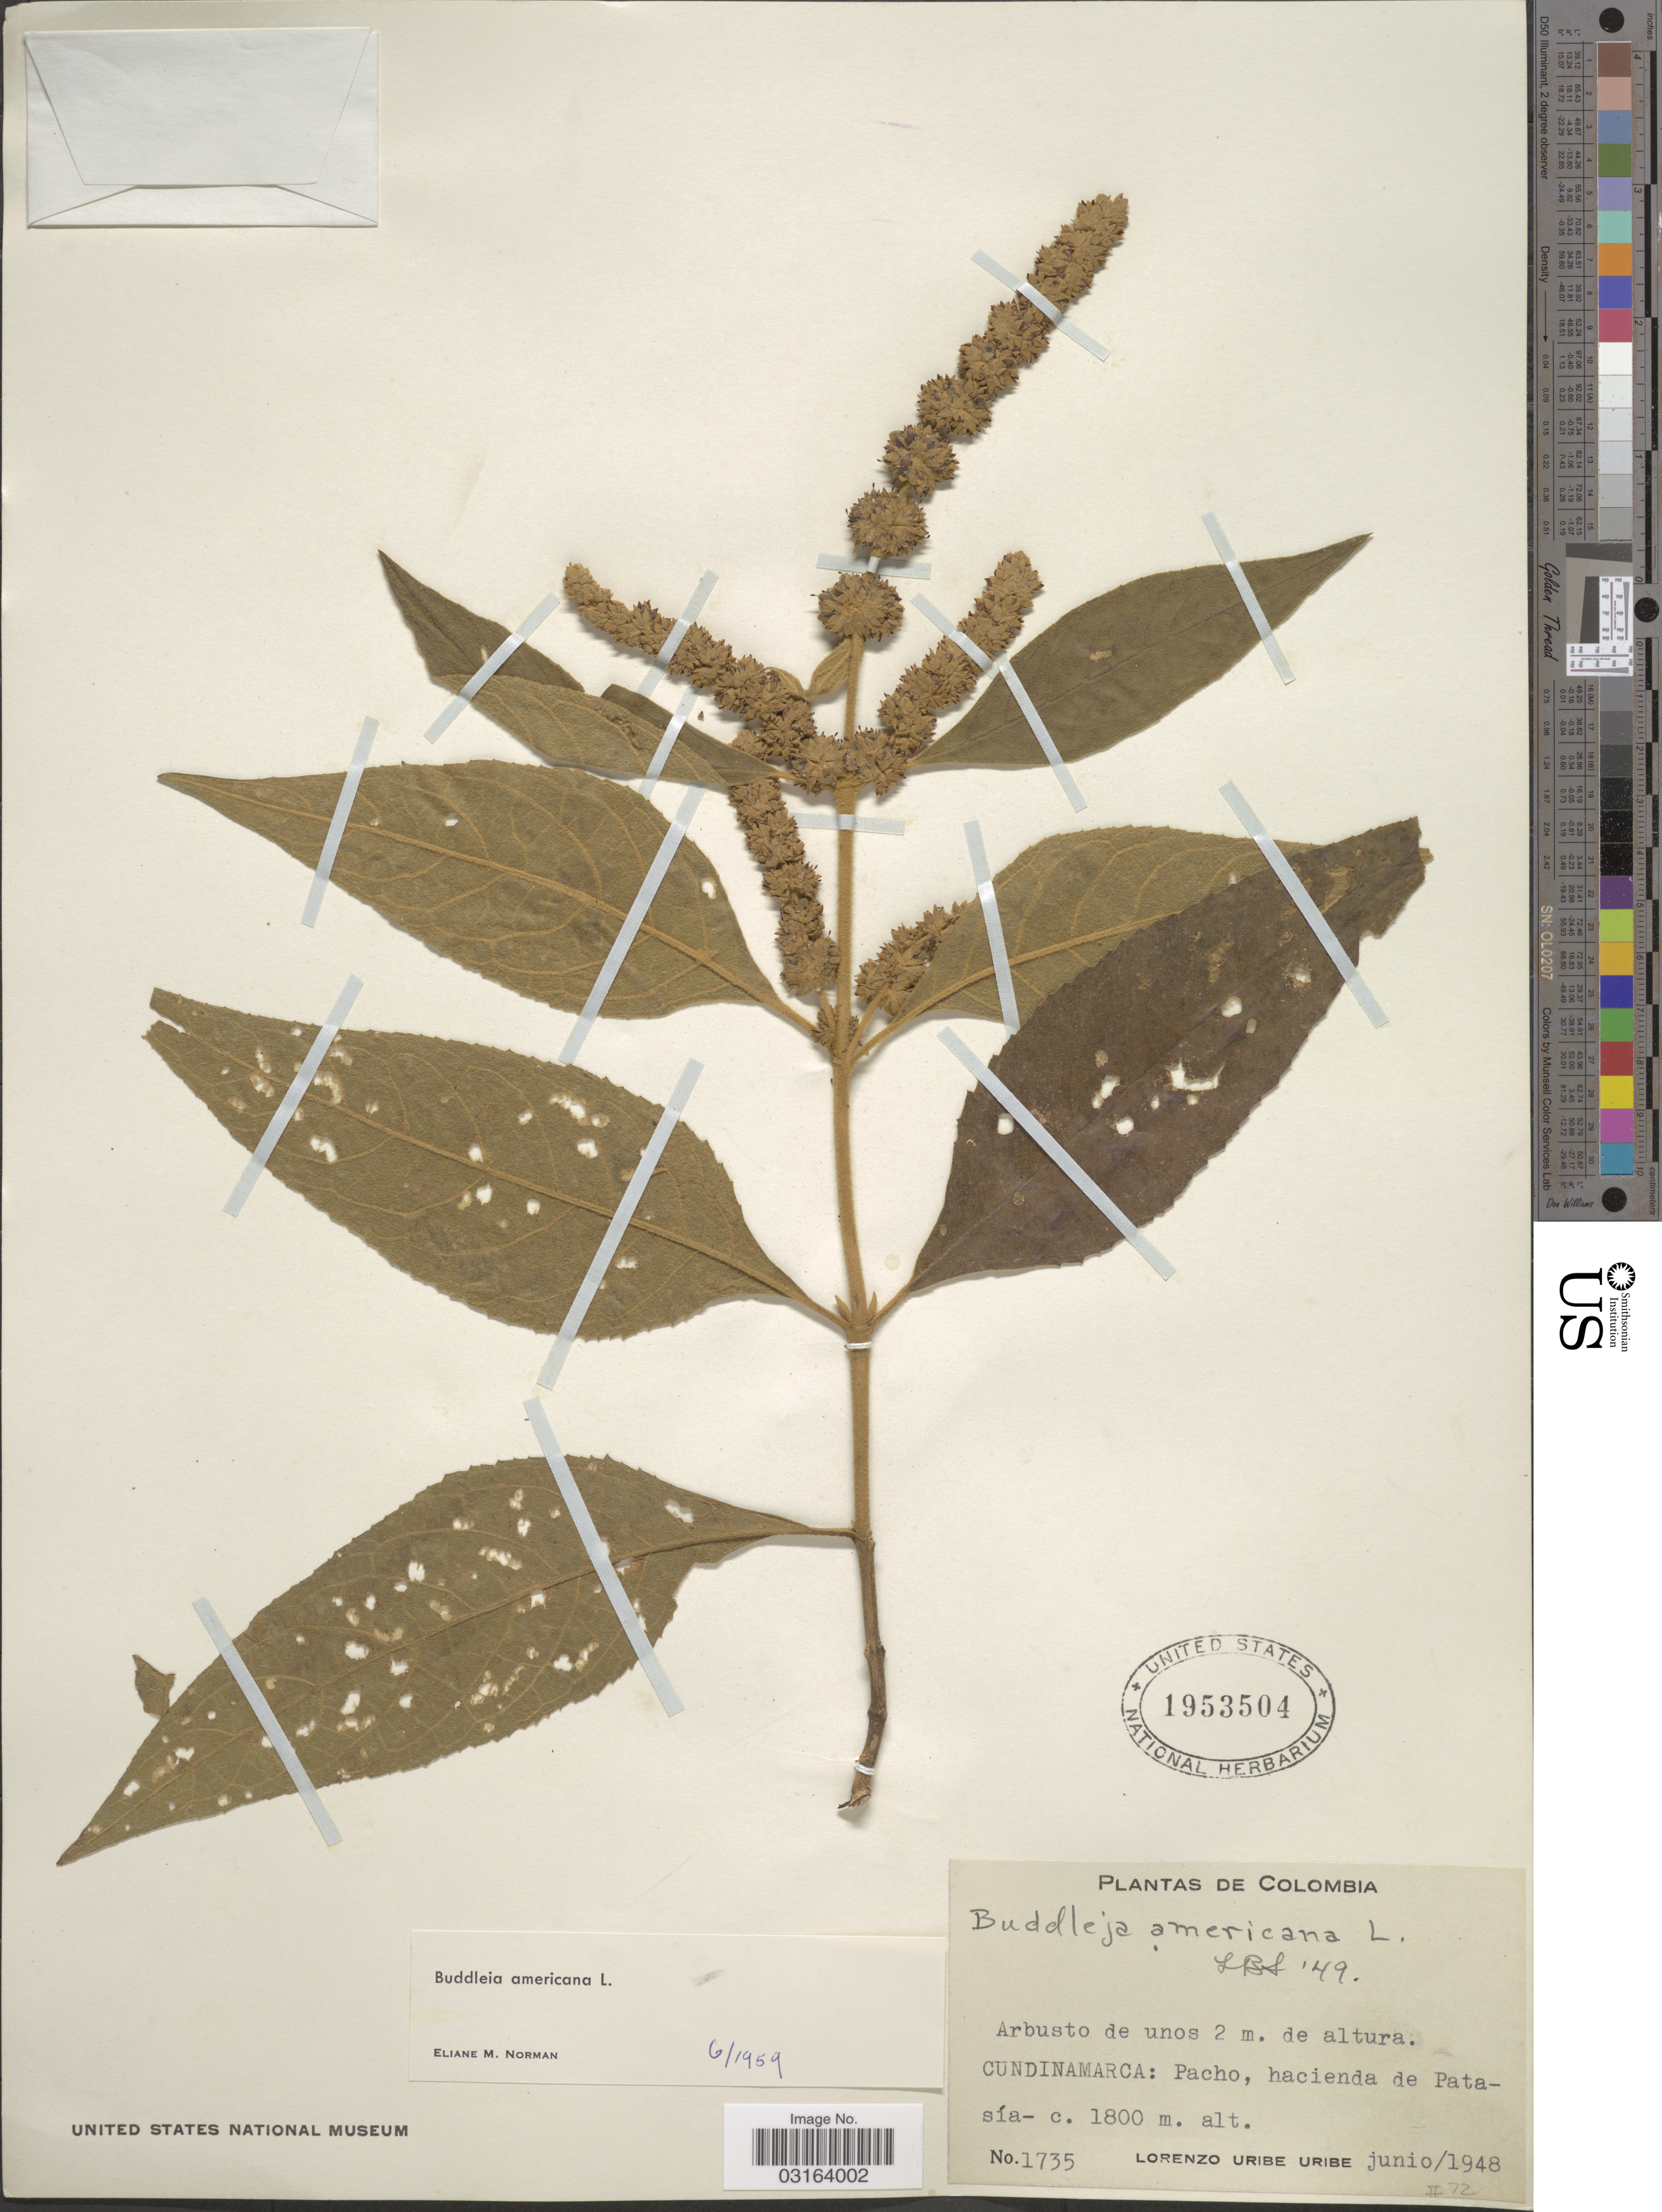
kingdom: Plantae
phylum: Tracheophyta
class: Magnoliopsida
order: Lamiales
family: Scrophulariaceae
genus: Buddleja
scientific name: Buddleja americana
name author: L.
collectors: L. Uribe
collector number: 1735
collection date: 1948-06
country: Colombia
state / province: Cundinamarca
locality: Pacho, hacienda de Patasía.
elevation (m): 1800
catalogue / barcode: US 1953504